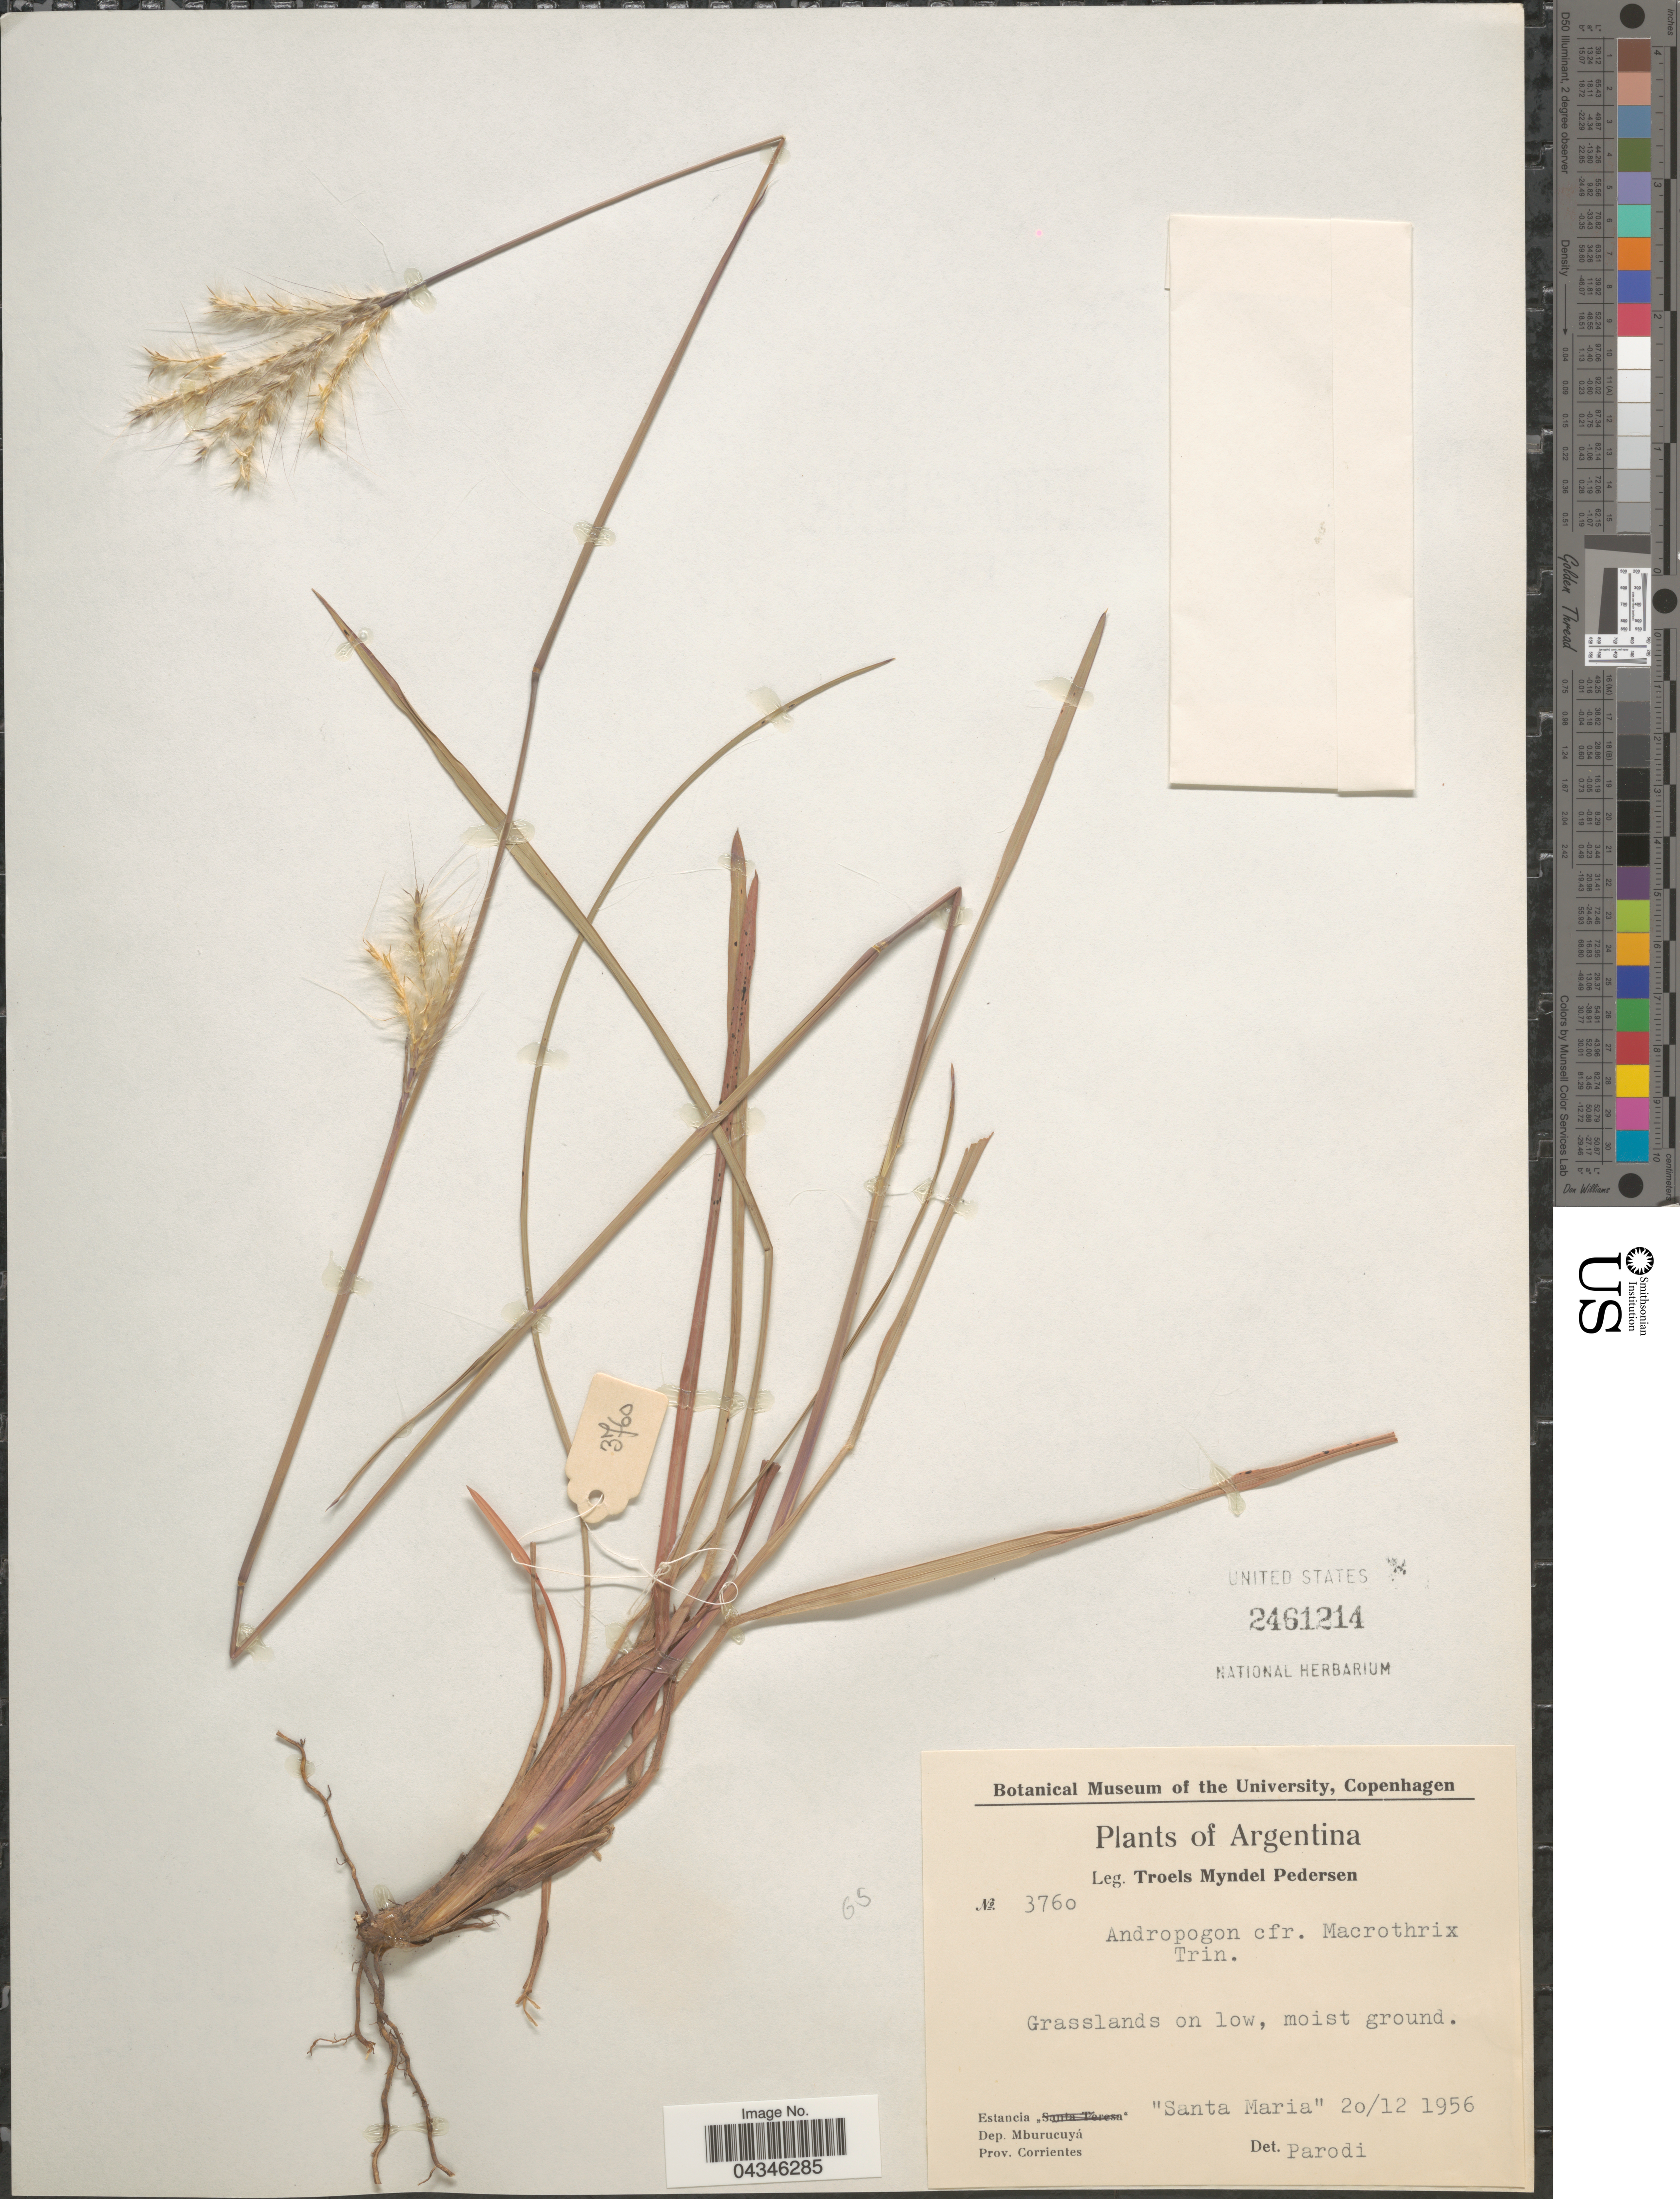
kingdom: Plantae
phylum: Tracheophyta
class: Liliopsida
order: Poales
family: Poaceae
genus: Andropogon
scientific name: Andropogon macrothrix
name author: Trin.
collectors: T. Pederson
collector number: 3760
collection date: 1956-12-20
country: Argentina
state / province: Corrientes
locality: Estancia "Santa Maria". Dep. Mburucuyá.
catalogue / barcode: US 2461214